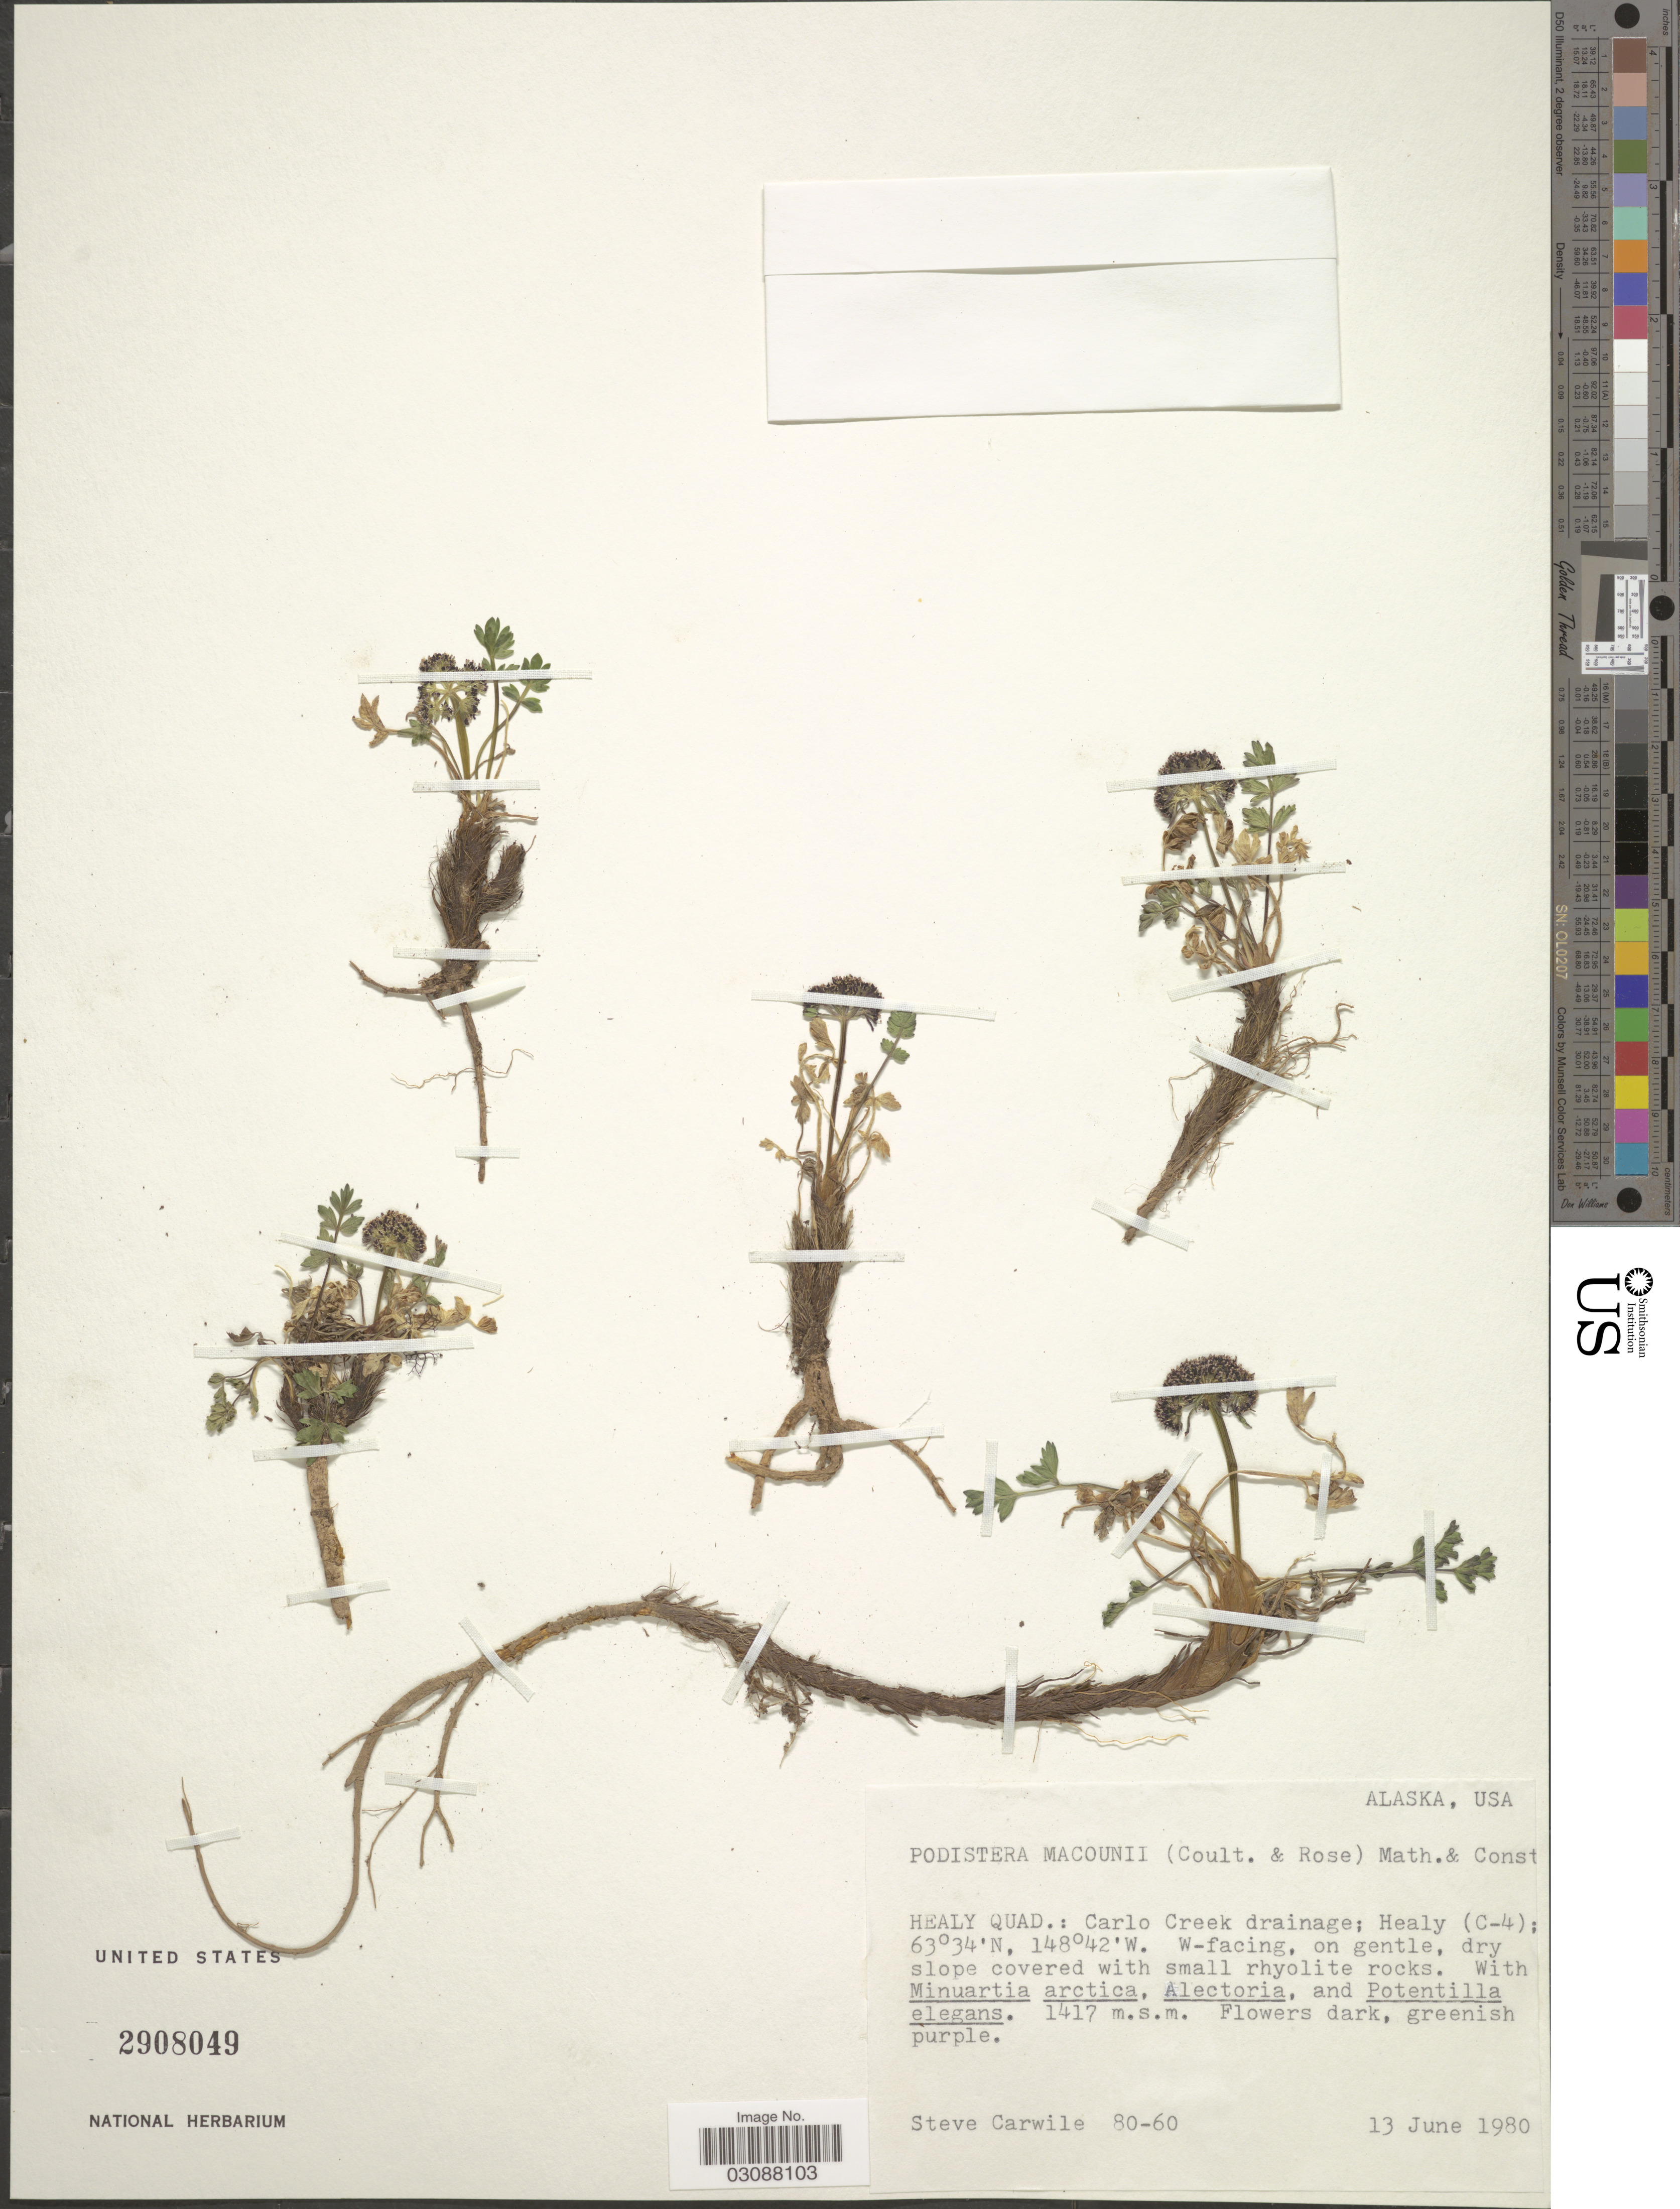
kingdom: Plantae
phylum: Tracheophyta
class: Magnoliopsida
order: Apiales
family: Apiaceae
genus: Podistera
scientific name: Podistera macounii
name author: (J.M. Coult. & Rose) Mathias & Constance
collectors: S. Carwile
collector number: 80-60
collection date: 1980-06-13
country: United States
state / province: Alaska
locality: Healy Quad: Carlo Creek drainage; Healy (C-4) W-facing.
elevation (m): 1417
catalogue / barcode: US 2908049